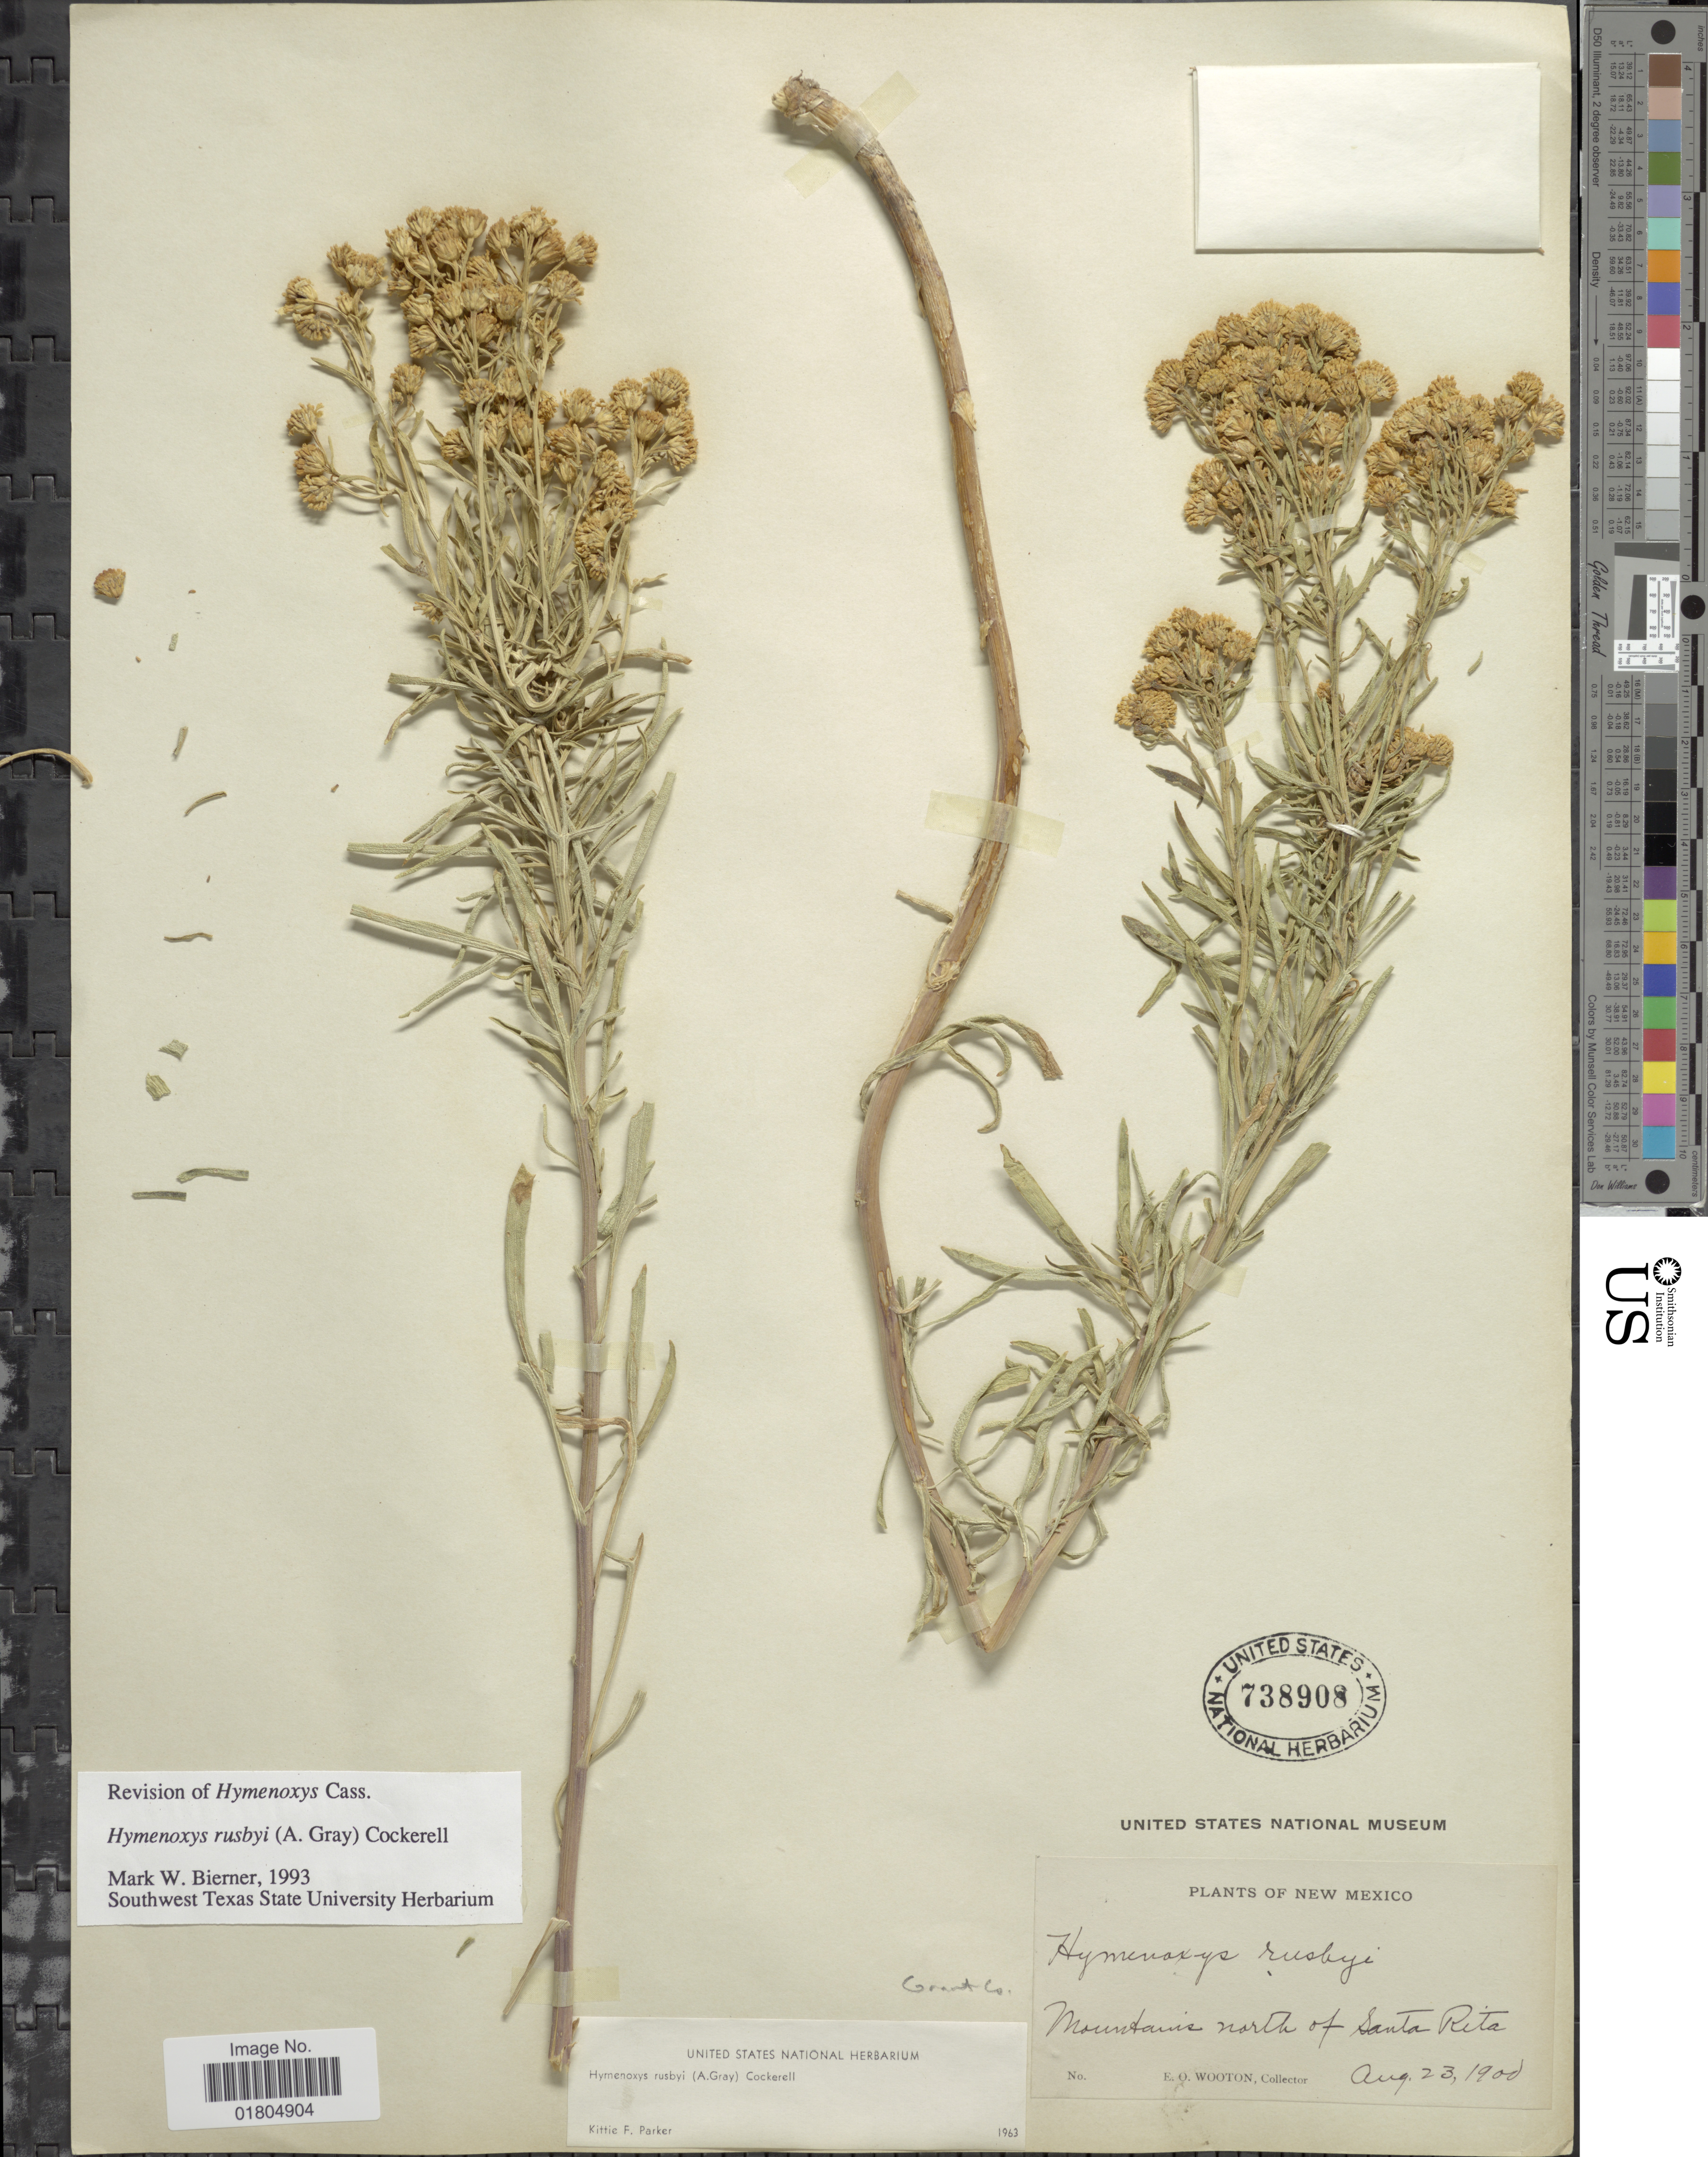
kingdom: Plantae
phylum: Tracheophyta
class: Magnoliopsida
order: Asterales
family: Asteraceae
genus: Hymenoxys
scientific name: Hymenoxys rusbyi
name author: (A. Gray) Cockerell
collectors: E. O. Wooton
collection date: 1900-08-23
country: United States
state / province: New Mexico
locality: Grant Co. Mountains north of Santa Rita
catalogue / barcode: US 738908